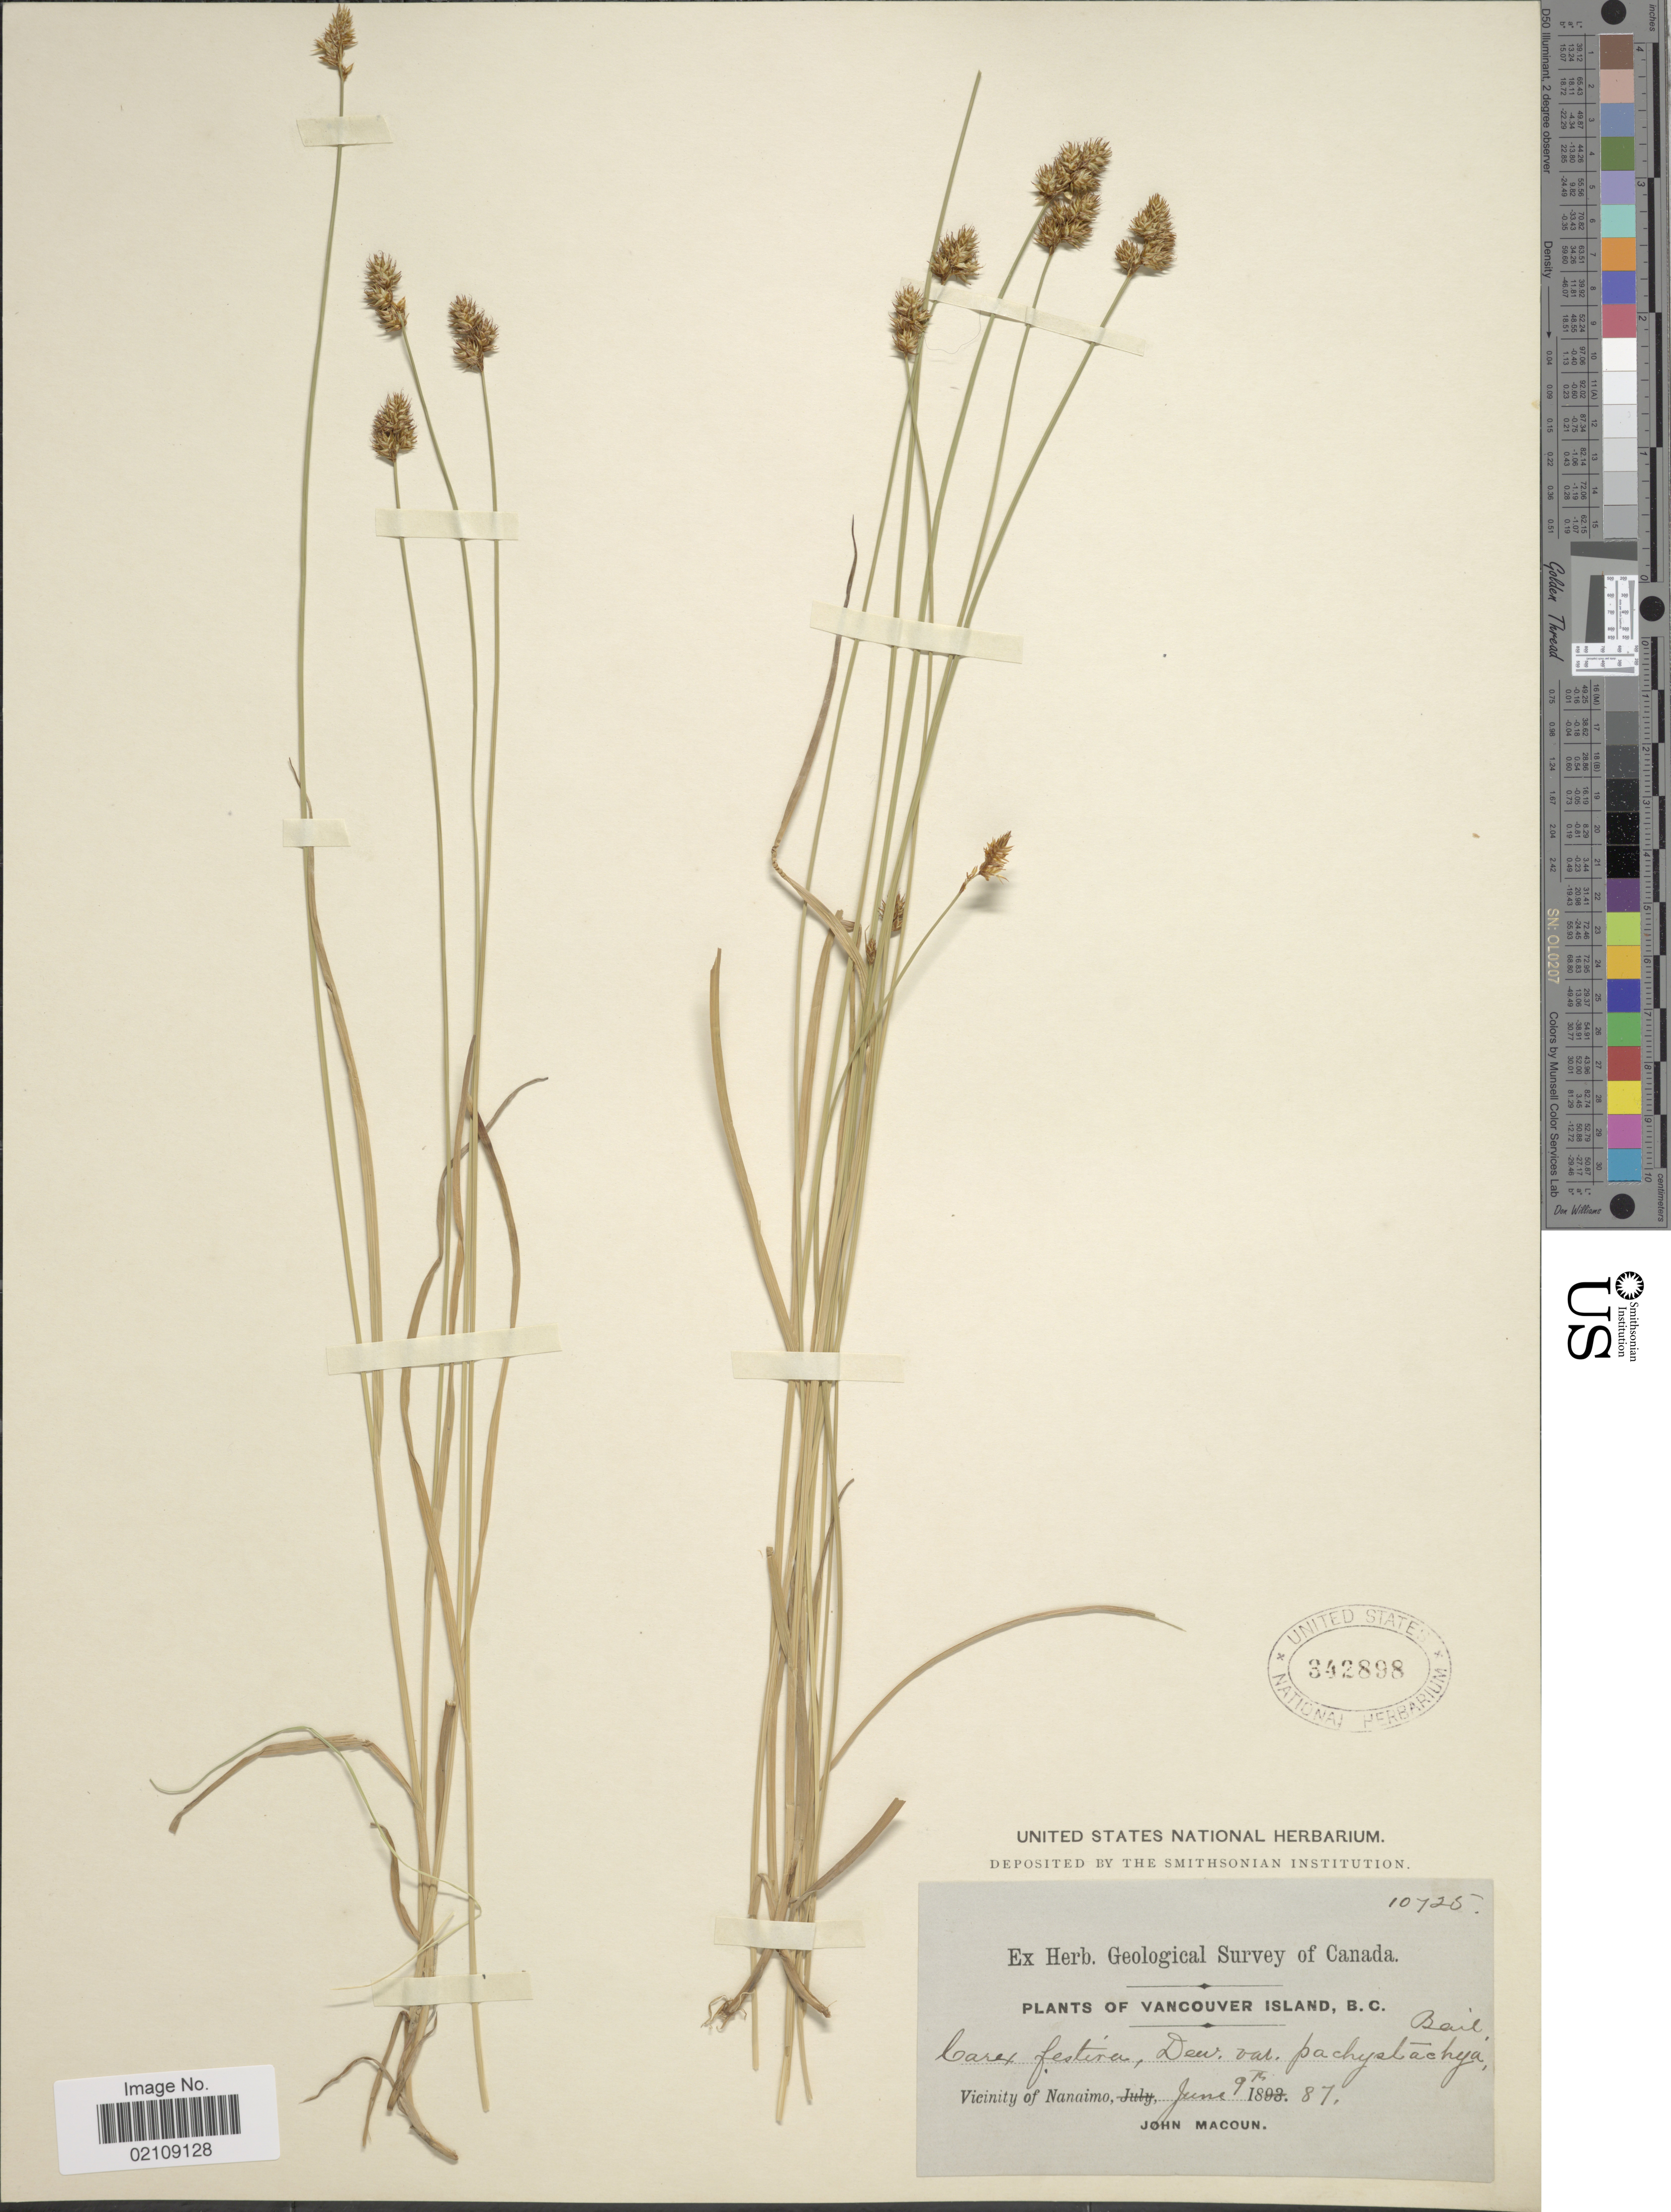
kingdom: Plantae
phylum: Tracheophyta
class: Liliopsida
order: Poales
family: Cyperaceae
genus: Carex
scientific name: Carex pachystachya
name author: Cham. ex Steud.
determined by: Mackenzie, K. K.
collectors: J. Macoun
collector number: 10725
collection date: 1887-06-09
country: Canada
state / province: British Columbia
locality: Vancouver Island. Vicinity of Nanaimo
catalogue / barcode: US 342898